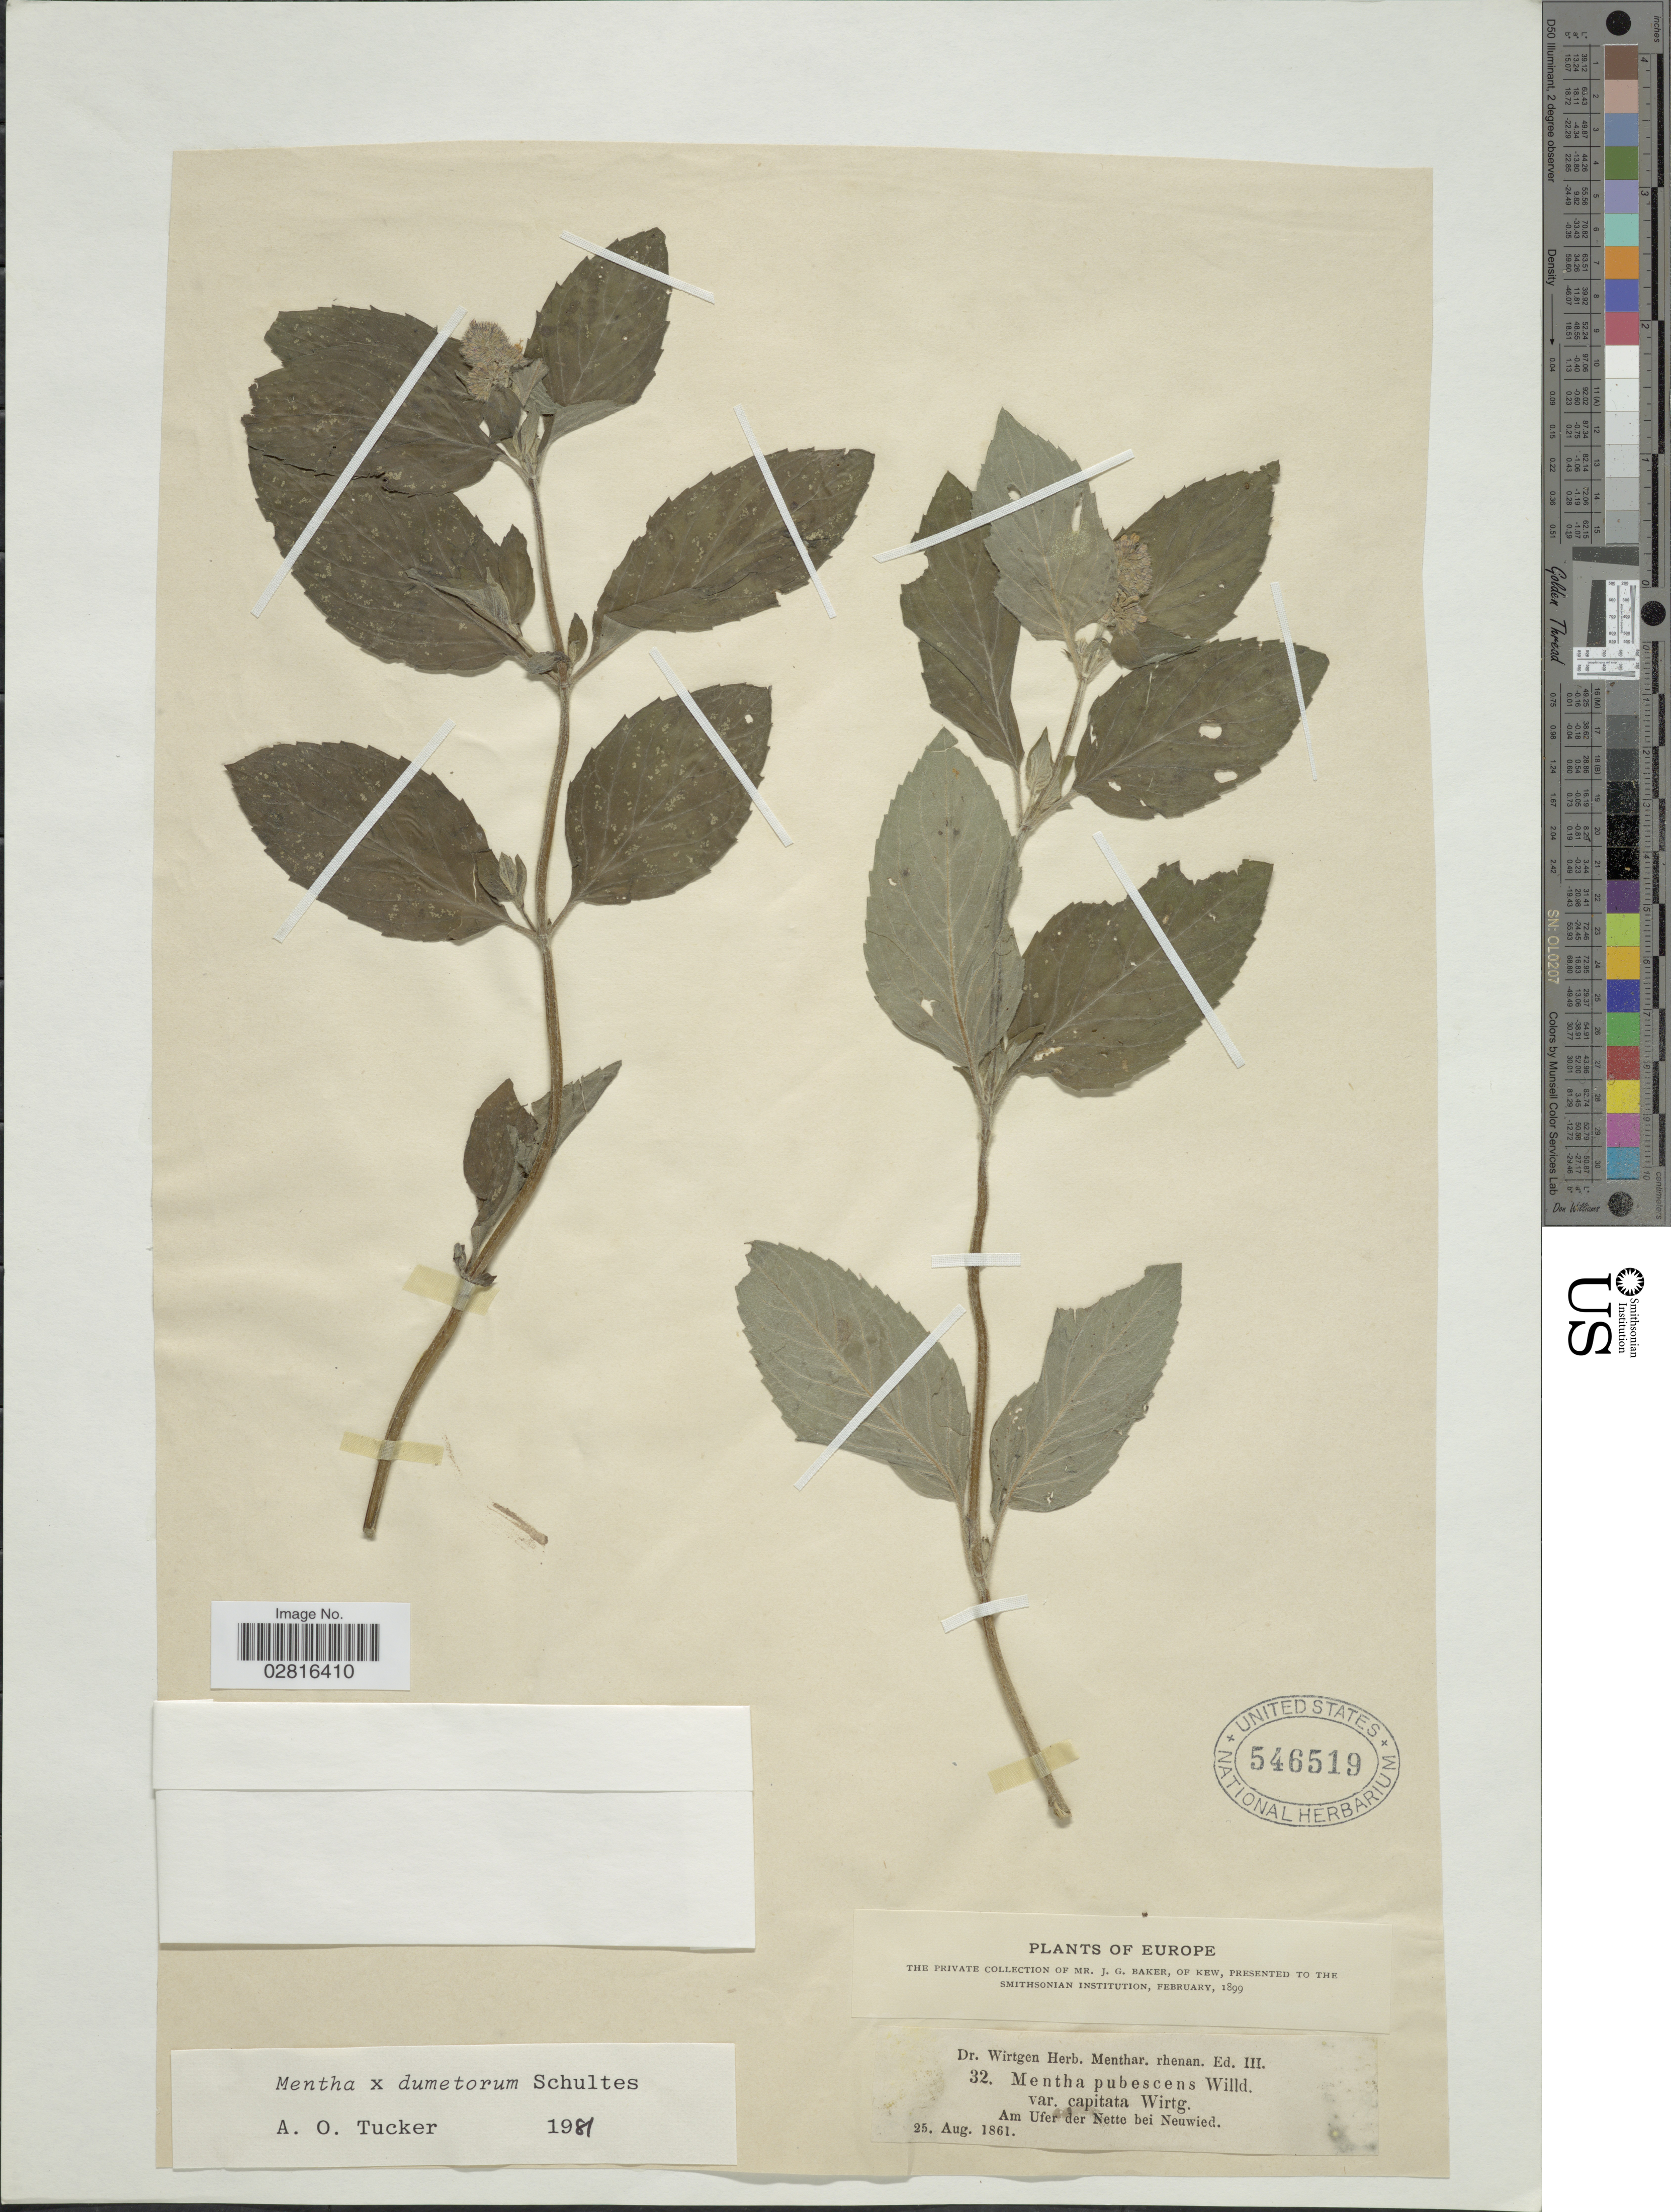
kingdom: Plantae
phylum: Tracheophyta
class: Magnoliopsida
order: Lamiales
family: Lamiaceae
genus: Mentha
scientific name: Mentha x dumetorum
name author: Schult.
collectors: J. G. Baker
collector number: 32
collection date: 1861-08-25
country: Germany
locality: Europe. Am Ufer der Nette bei Neuwied.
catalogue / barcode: US 546519